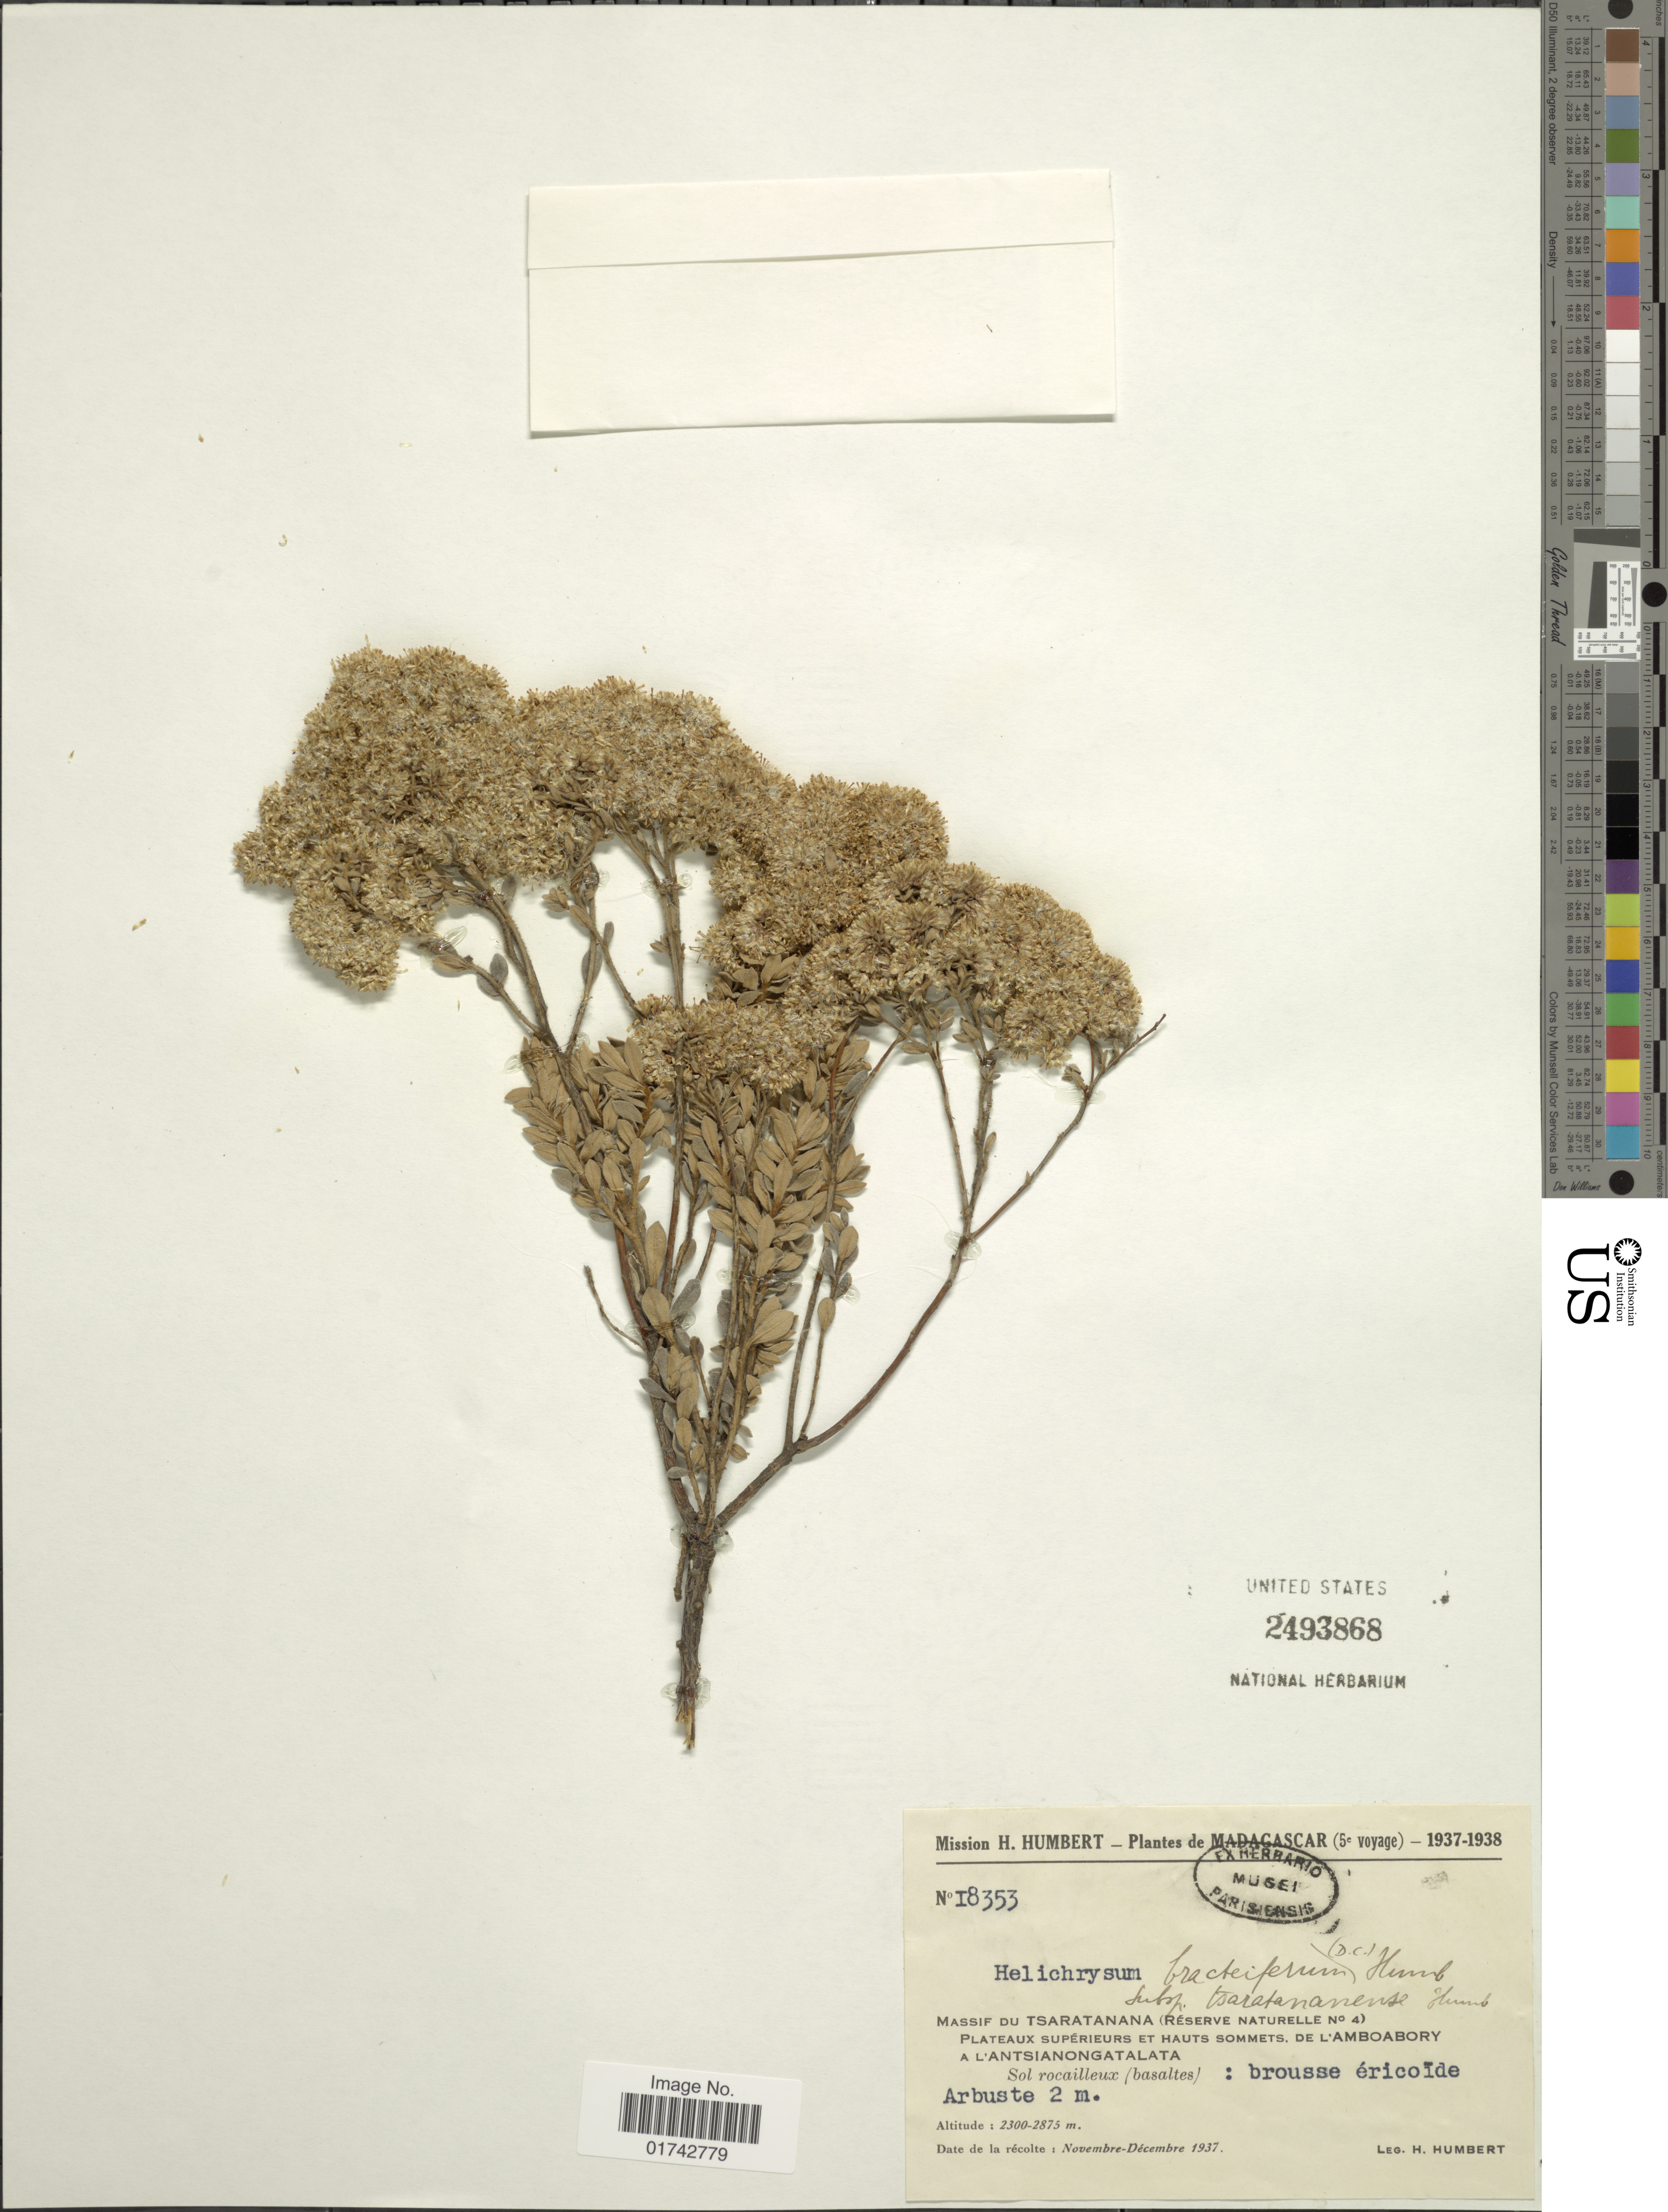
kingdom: Plantae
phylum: Tracheophyta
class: Magnoliopsida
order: Asterales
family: Asteraceae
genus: Helichrysum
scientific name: Helichrysum bracteiferum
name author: (DC.) Humbert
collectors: H. Humbert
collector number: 18353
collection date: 1937-11/1937-12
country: Madagascar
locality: Massif du Tsaratanana (Réserve naturelle no 4) Plateaux supérieurs et hauts sommets, de L'Amboabory a L'Antsianongatalata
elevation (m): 2300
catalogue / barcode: US 2493868